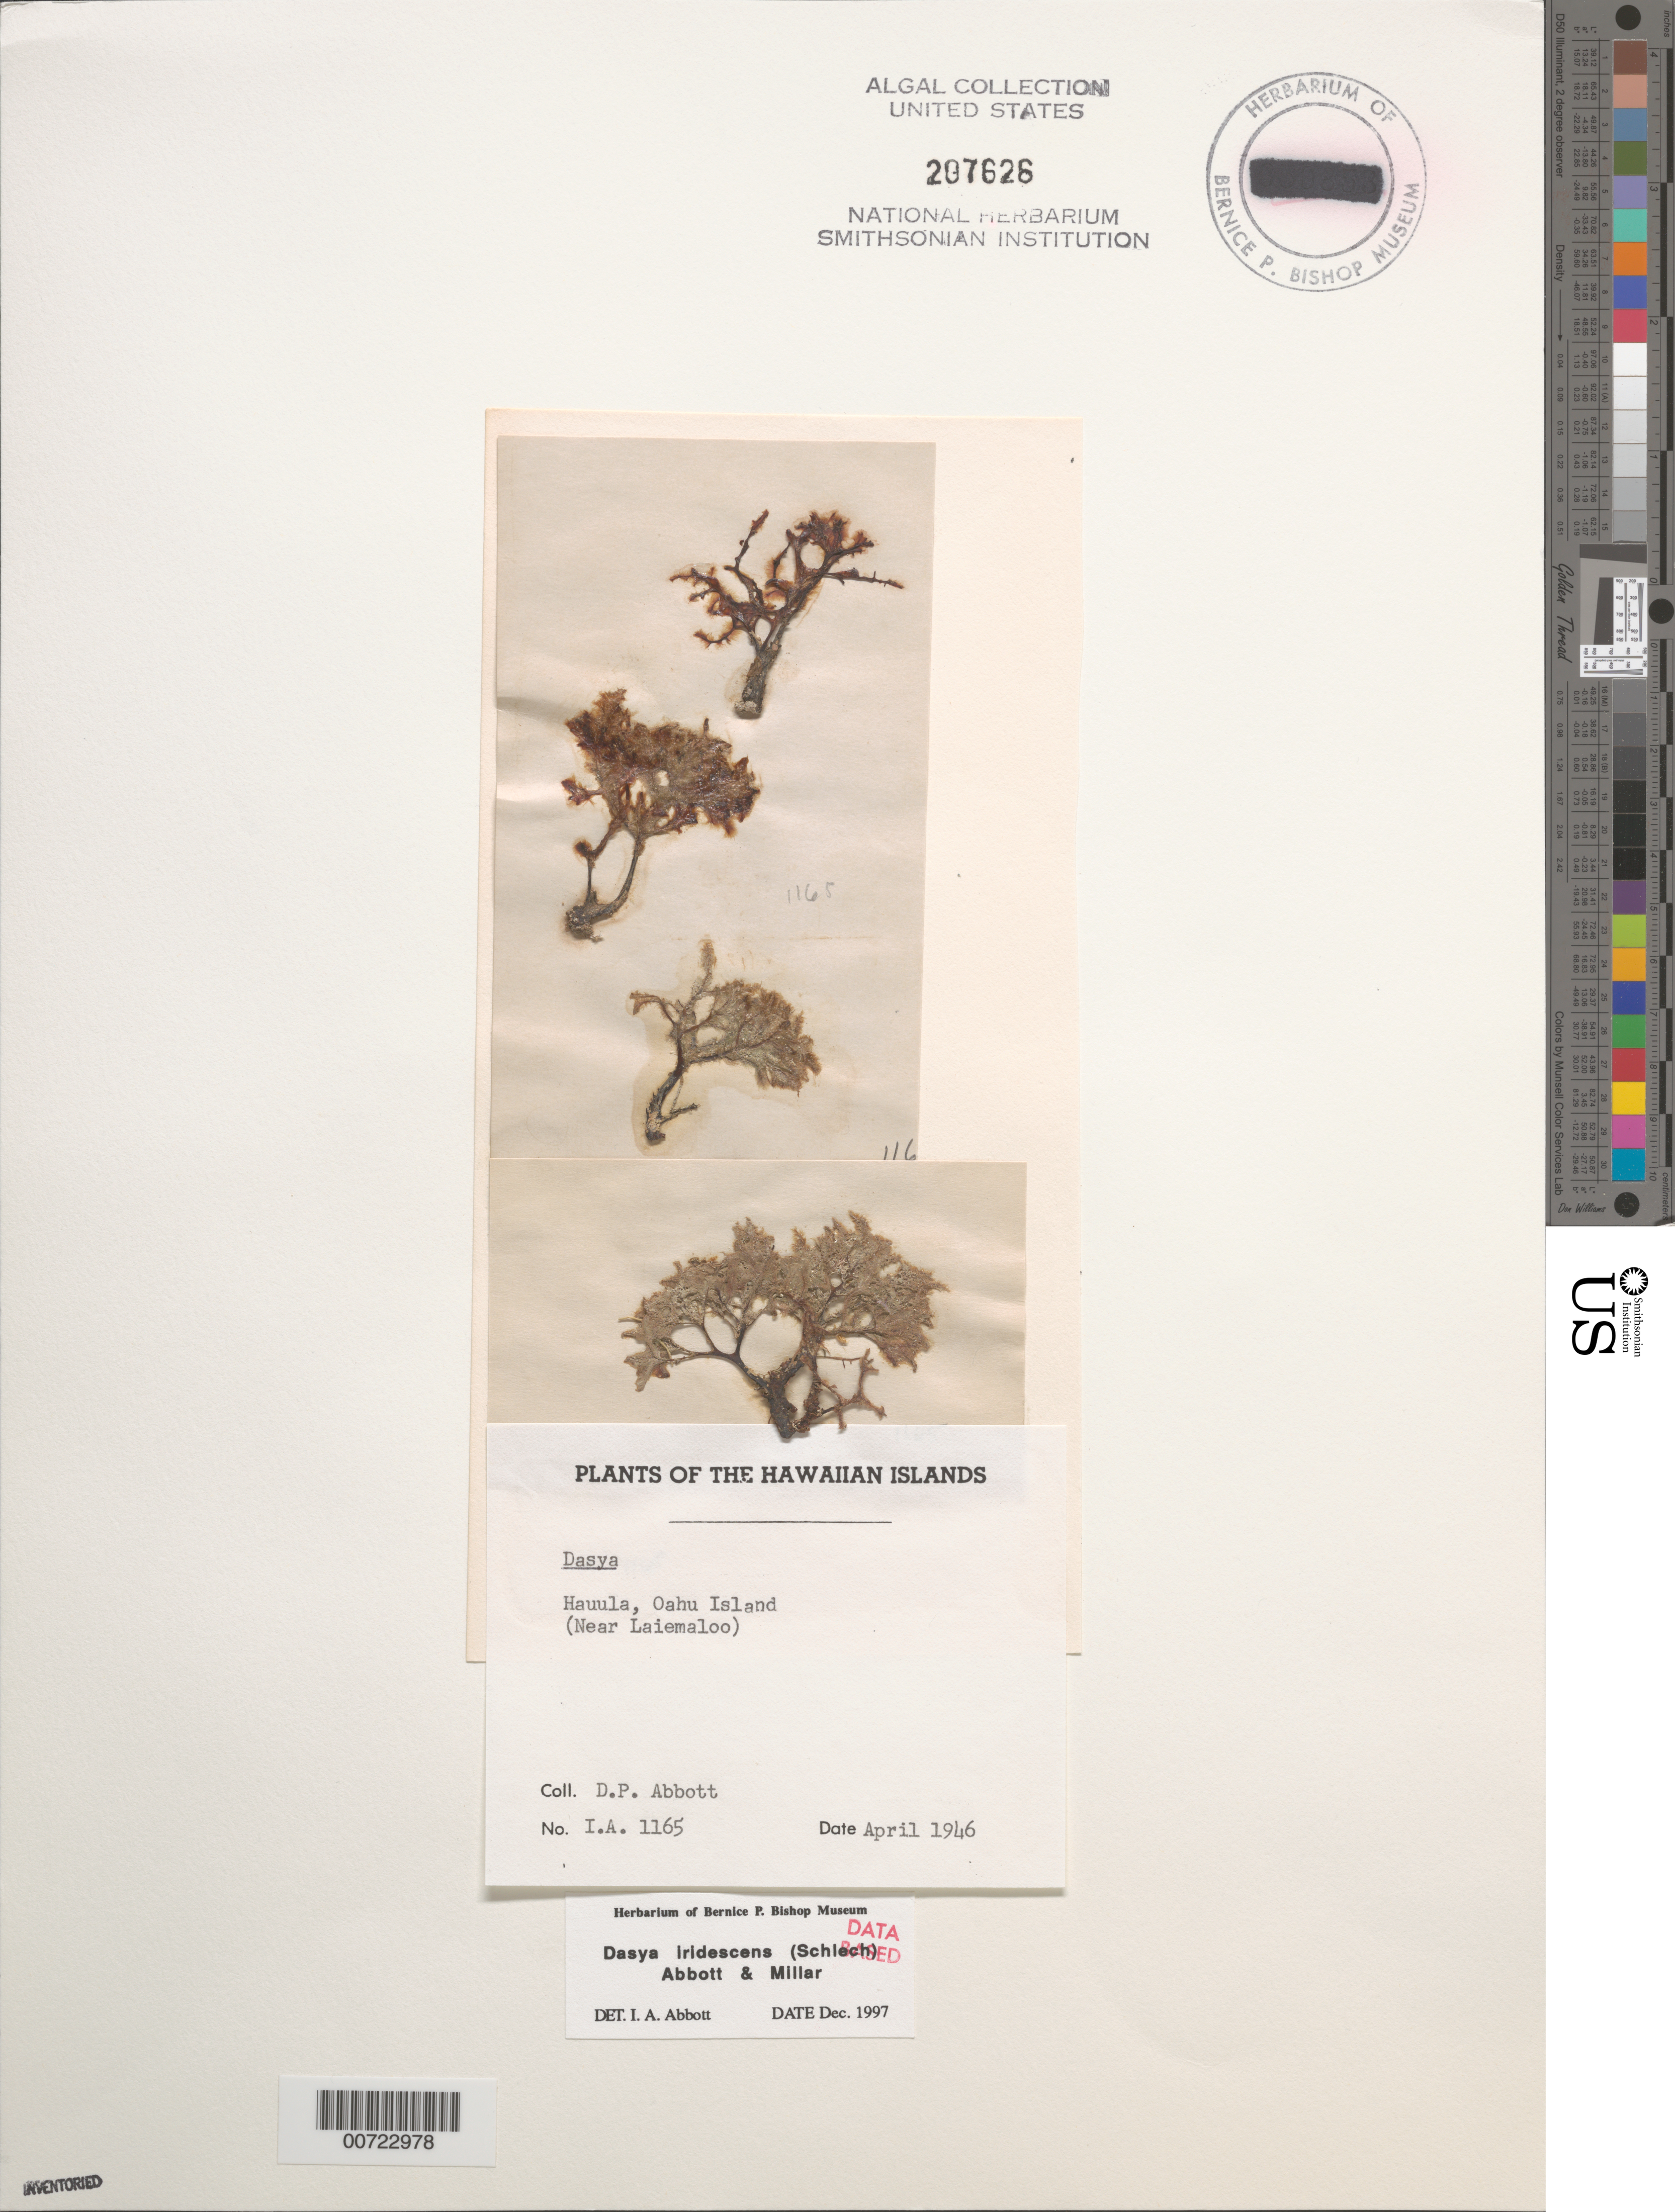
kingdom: Plantae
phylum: Rhodophyta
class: Florideophyceae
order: Ceramiales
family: Dasyaceae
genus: Dasya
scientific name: Dasya iridescens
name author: (Schlech) A.J.K. Millar & I.A. Abbott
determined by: Abbott, Isabella A.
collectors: D. P. Abbott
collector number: IAA 1165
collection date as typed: Apr 1946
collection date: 1946-04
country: United States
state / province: Hawaii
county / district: Honolulu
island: Oahu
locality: Hauula, near Laiemaloo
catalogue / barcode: US 207626